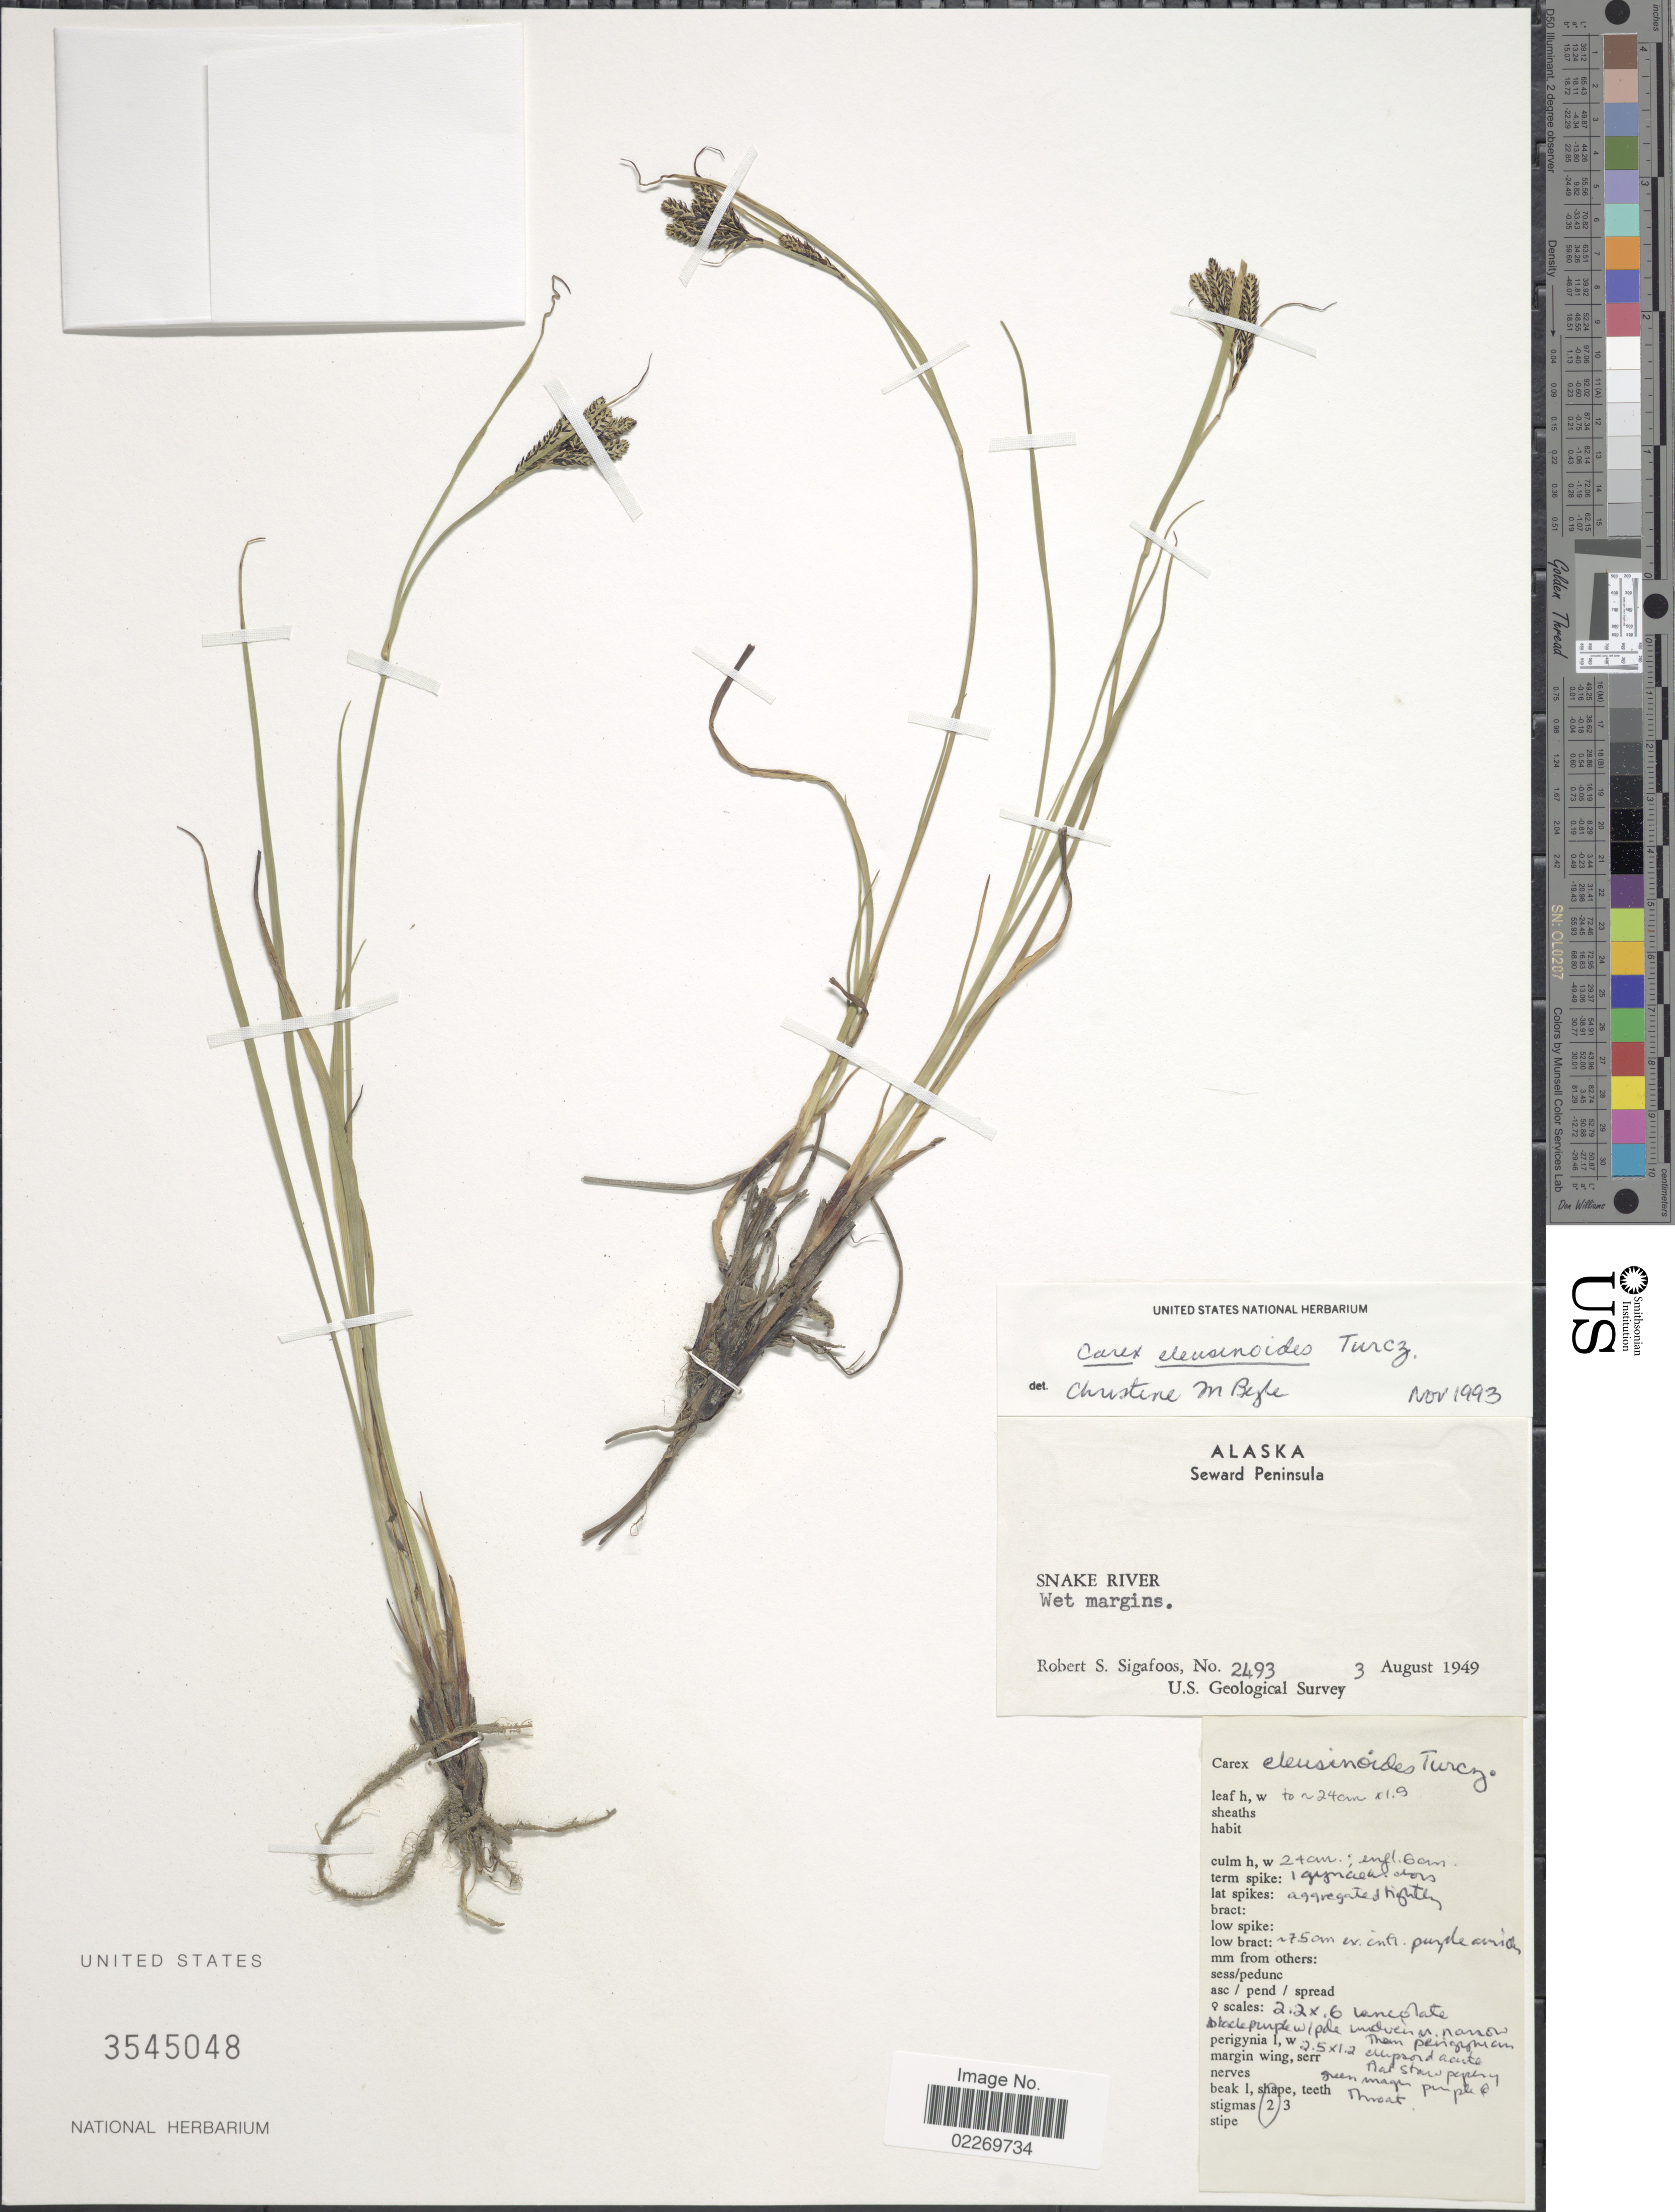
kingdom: Plantae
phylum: Tracheophyta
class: Liliopsida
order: Poales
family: Cyperaceae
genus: Carex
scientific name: Carex eleusinoides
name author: Turcz. ex Kunth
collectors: R. Sigafoos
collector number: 2493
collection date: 1949-08-03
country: United States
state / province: Alaska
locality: Seward Peninsula. Snake River. Wet margins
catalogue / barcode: US 3545048